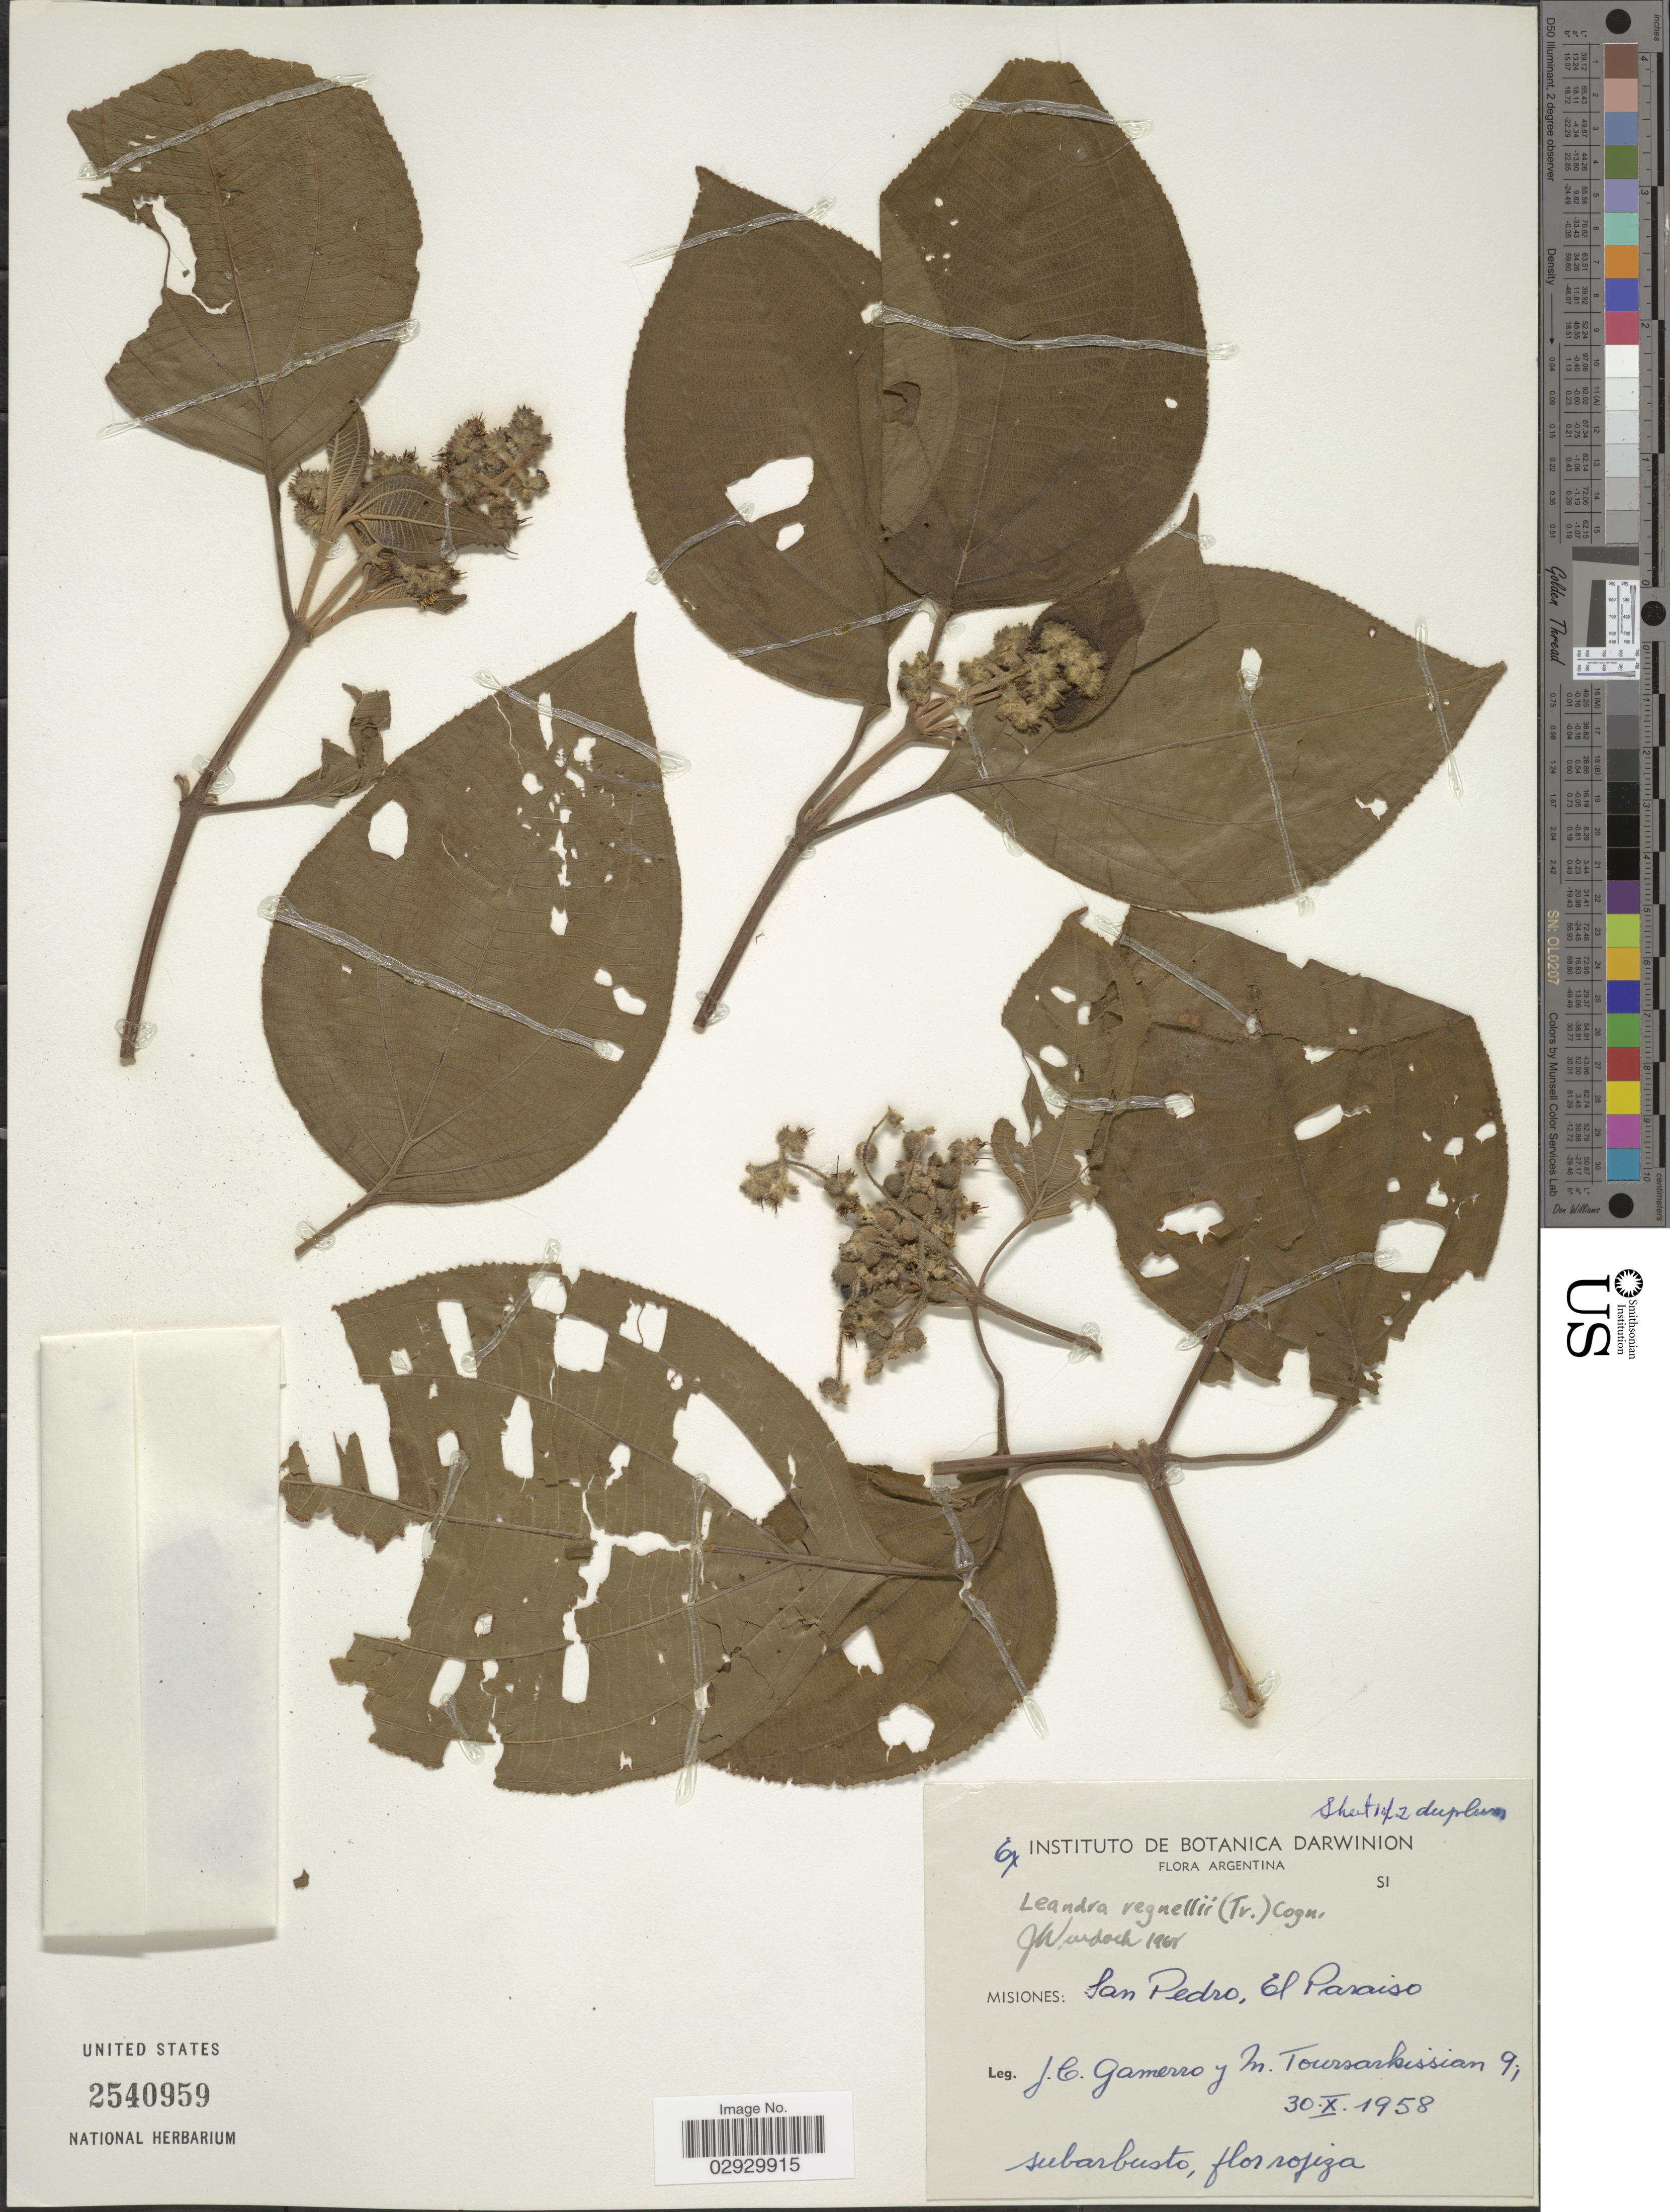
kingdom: Plantae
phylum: Tracheophyta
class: Magnoliopsida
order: Myrtales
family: Melastomataceae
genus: Leandra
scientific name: Leandra regnellii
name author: (Triana) Cogn.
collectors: J. Gamerro & M. Toursarkissian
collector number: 9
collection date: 1958-10-30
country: Argentina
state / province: Misiones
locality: San Pedro, El Paraiso.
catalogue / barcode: US 2540959